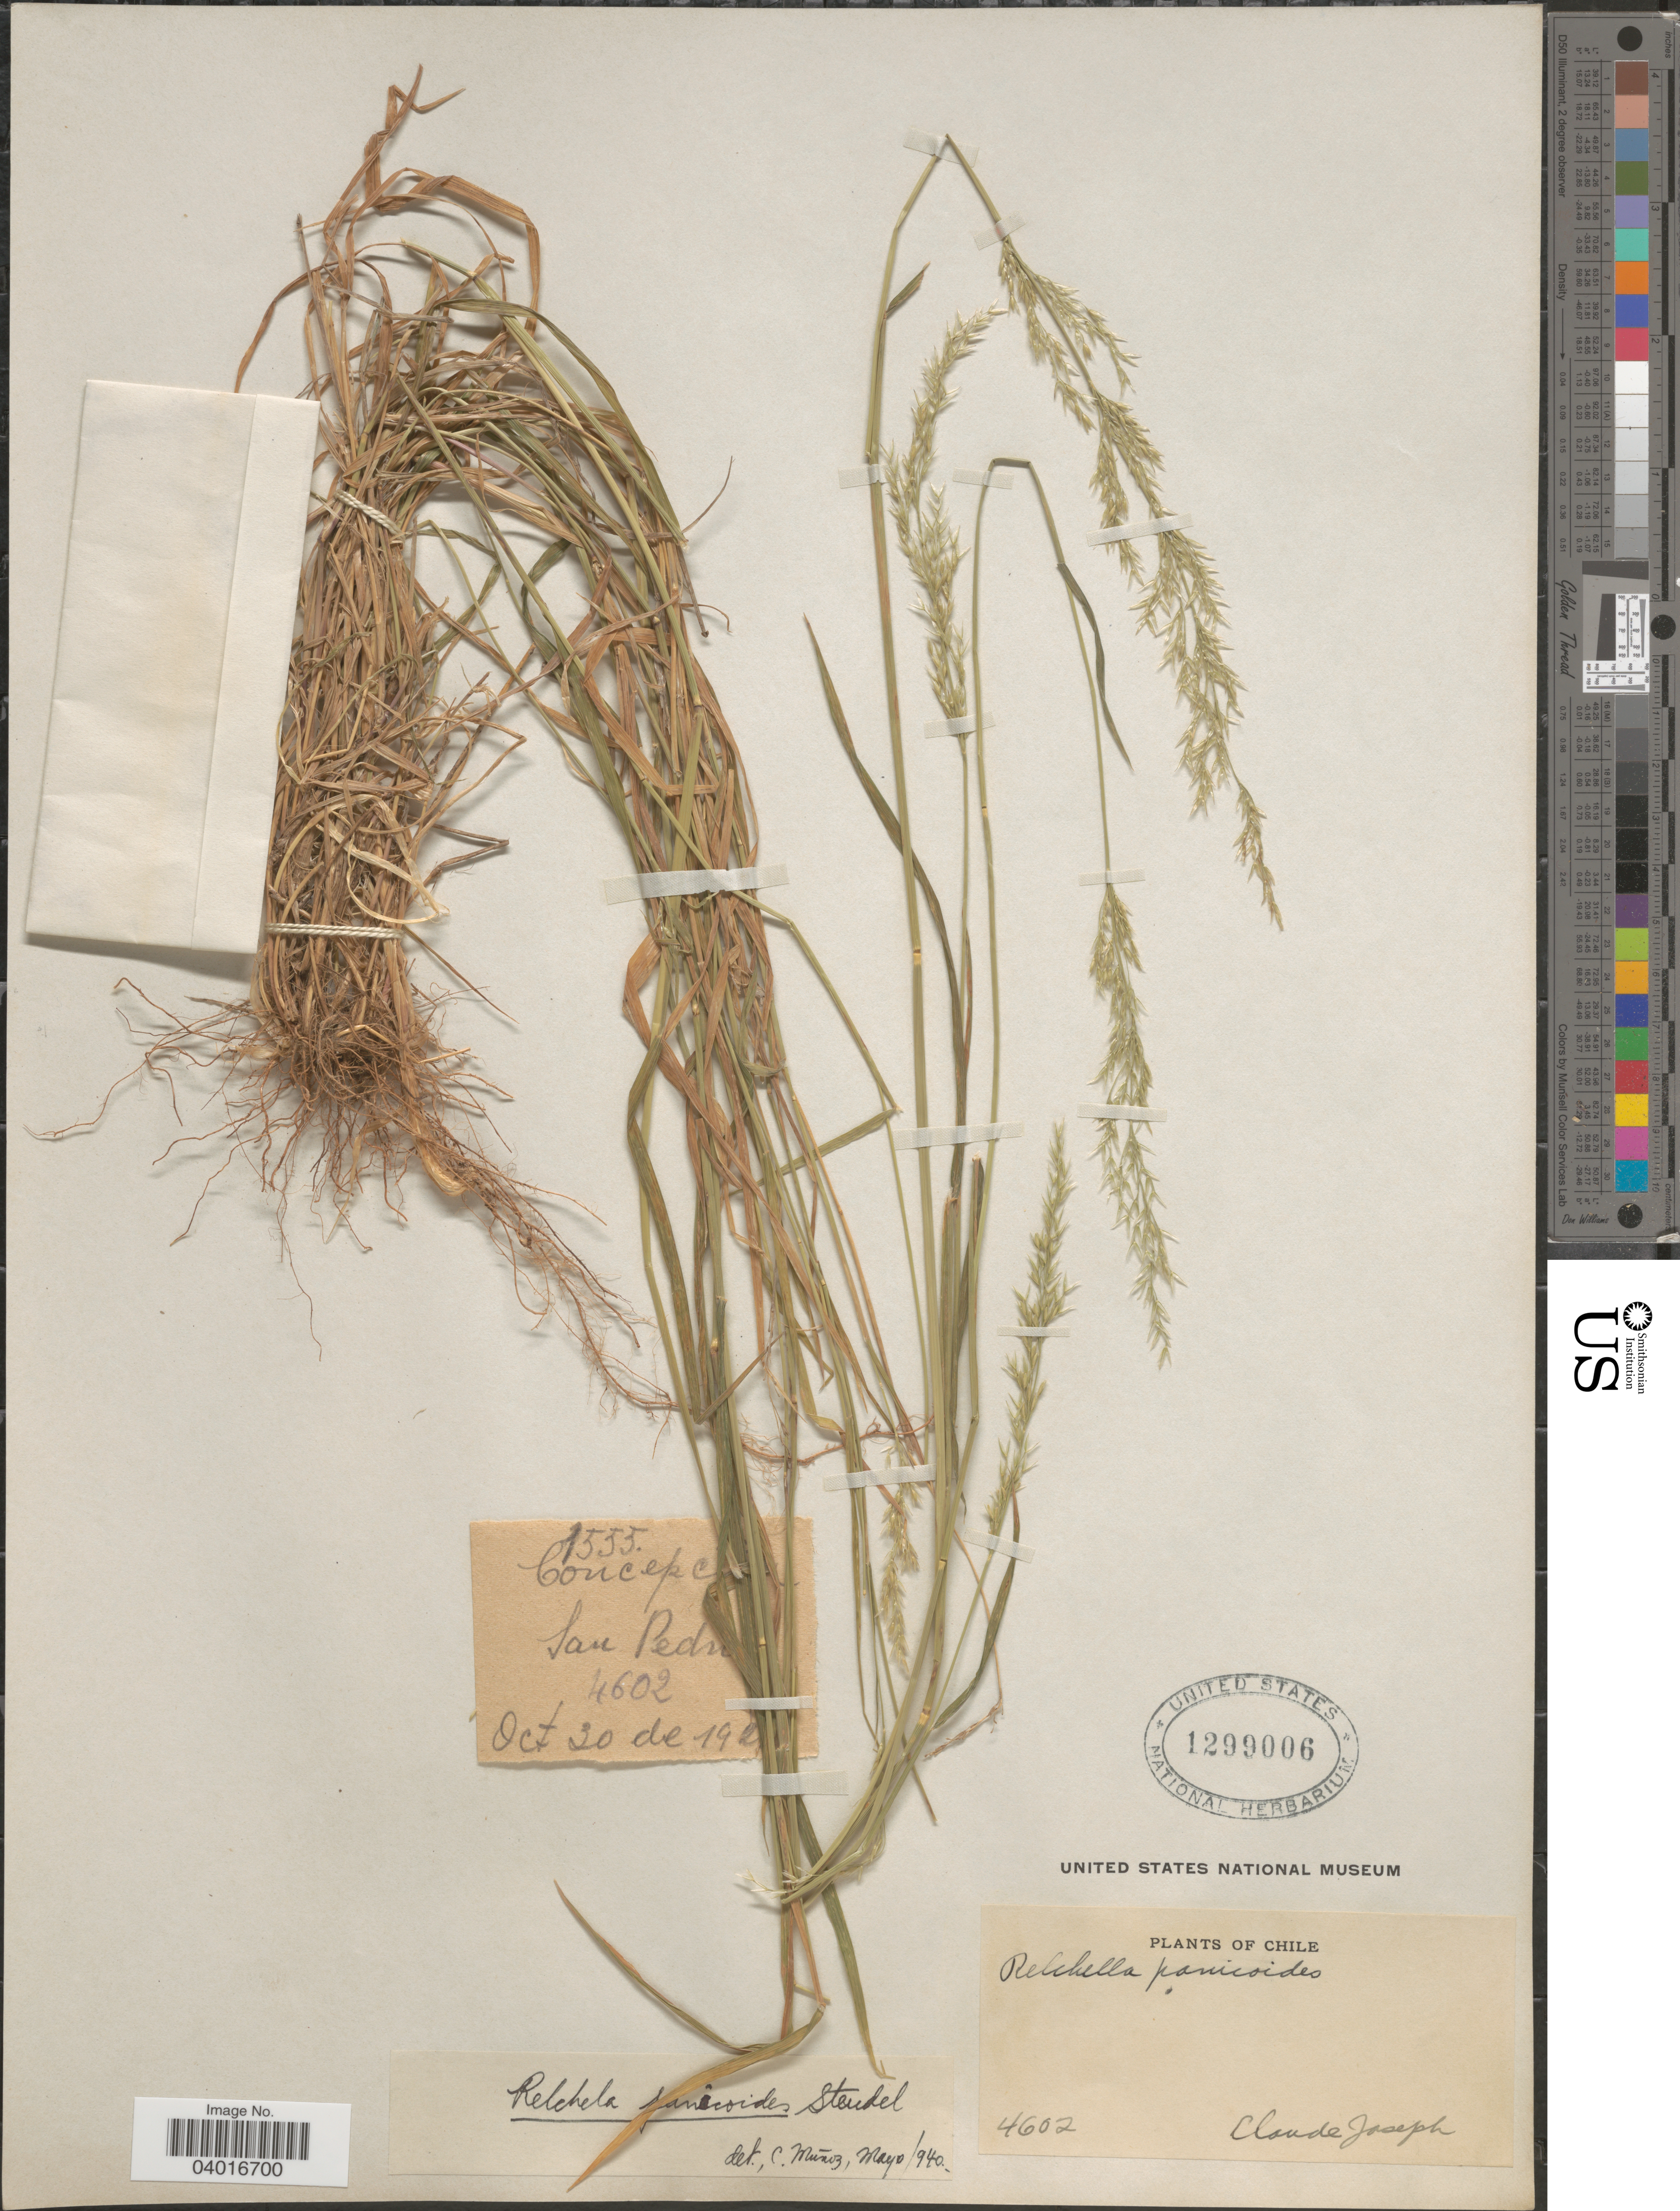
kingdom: Plantae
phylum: Tracheophyta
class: Liliopsida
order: Poales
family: Poaceae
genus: Relchela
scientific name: Relchela panicoides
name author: Steud.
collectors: Bro. Claude-Joseph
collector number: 4602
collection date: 1929-10-30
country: Chile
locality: Concepcion San Pedro.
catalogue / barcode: US 1299006